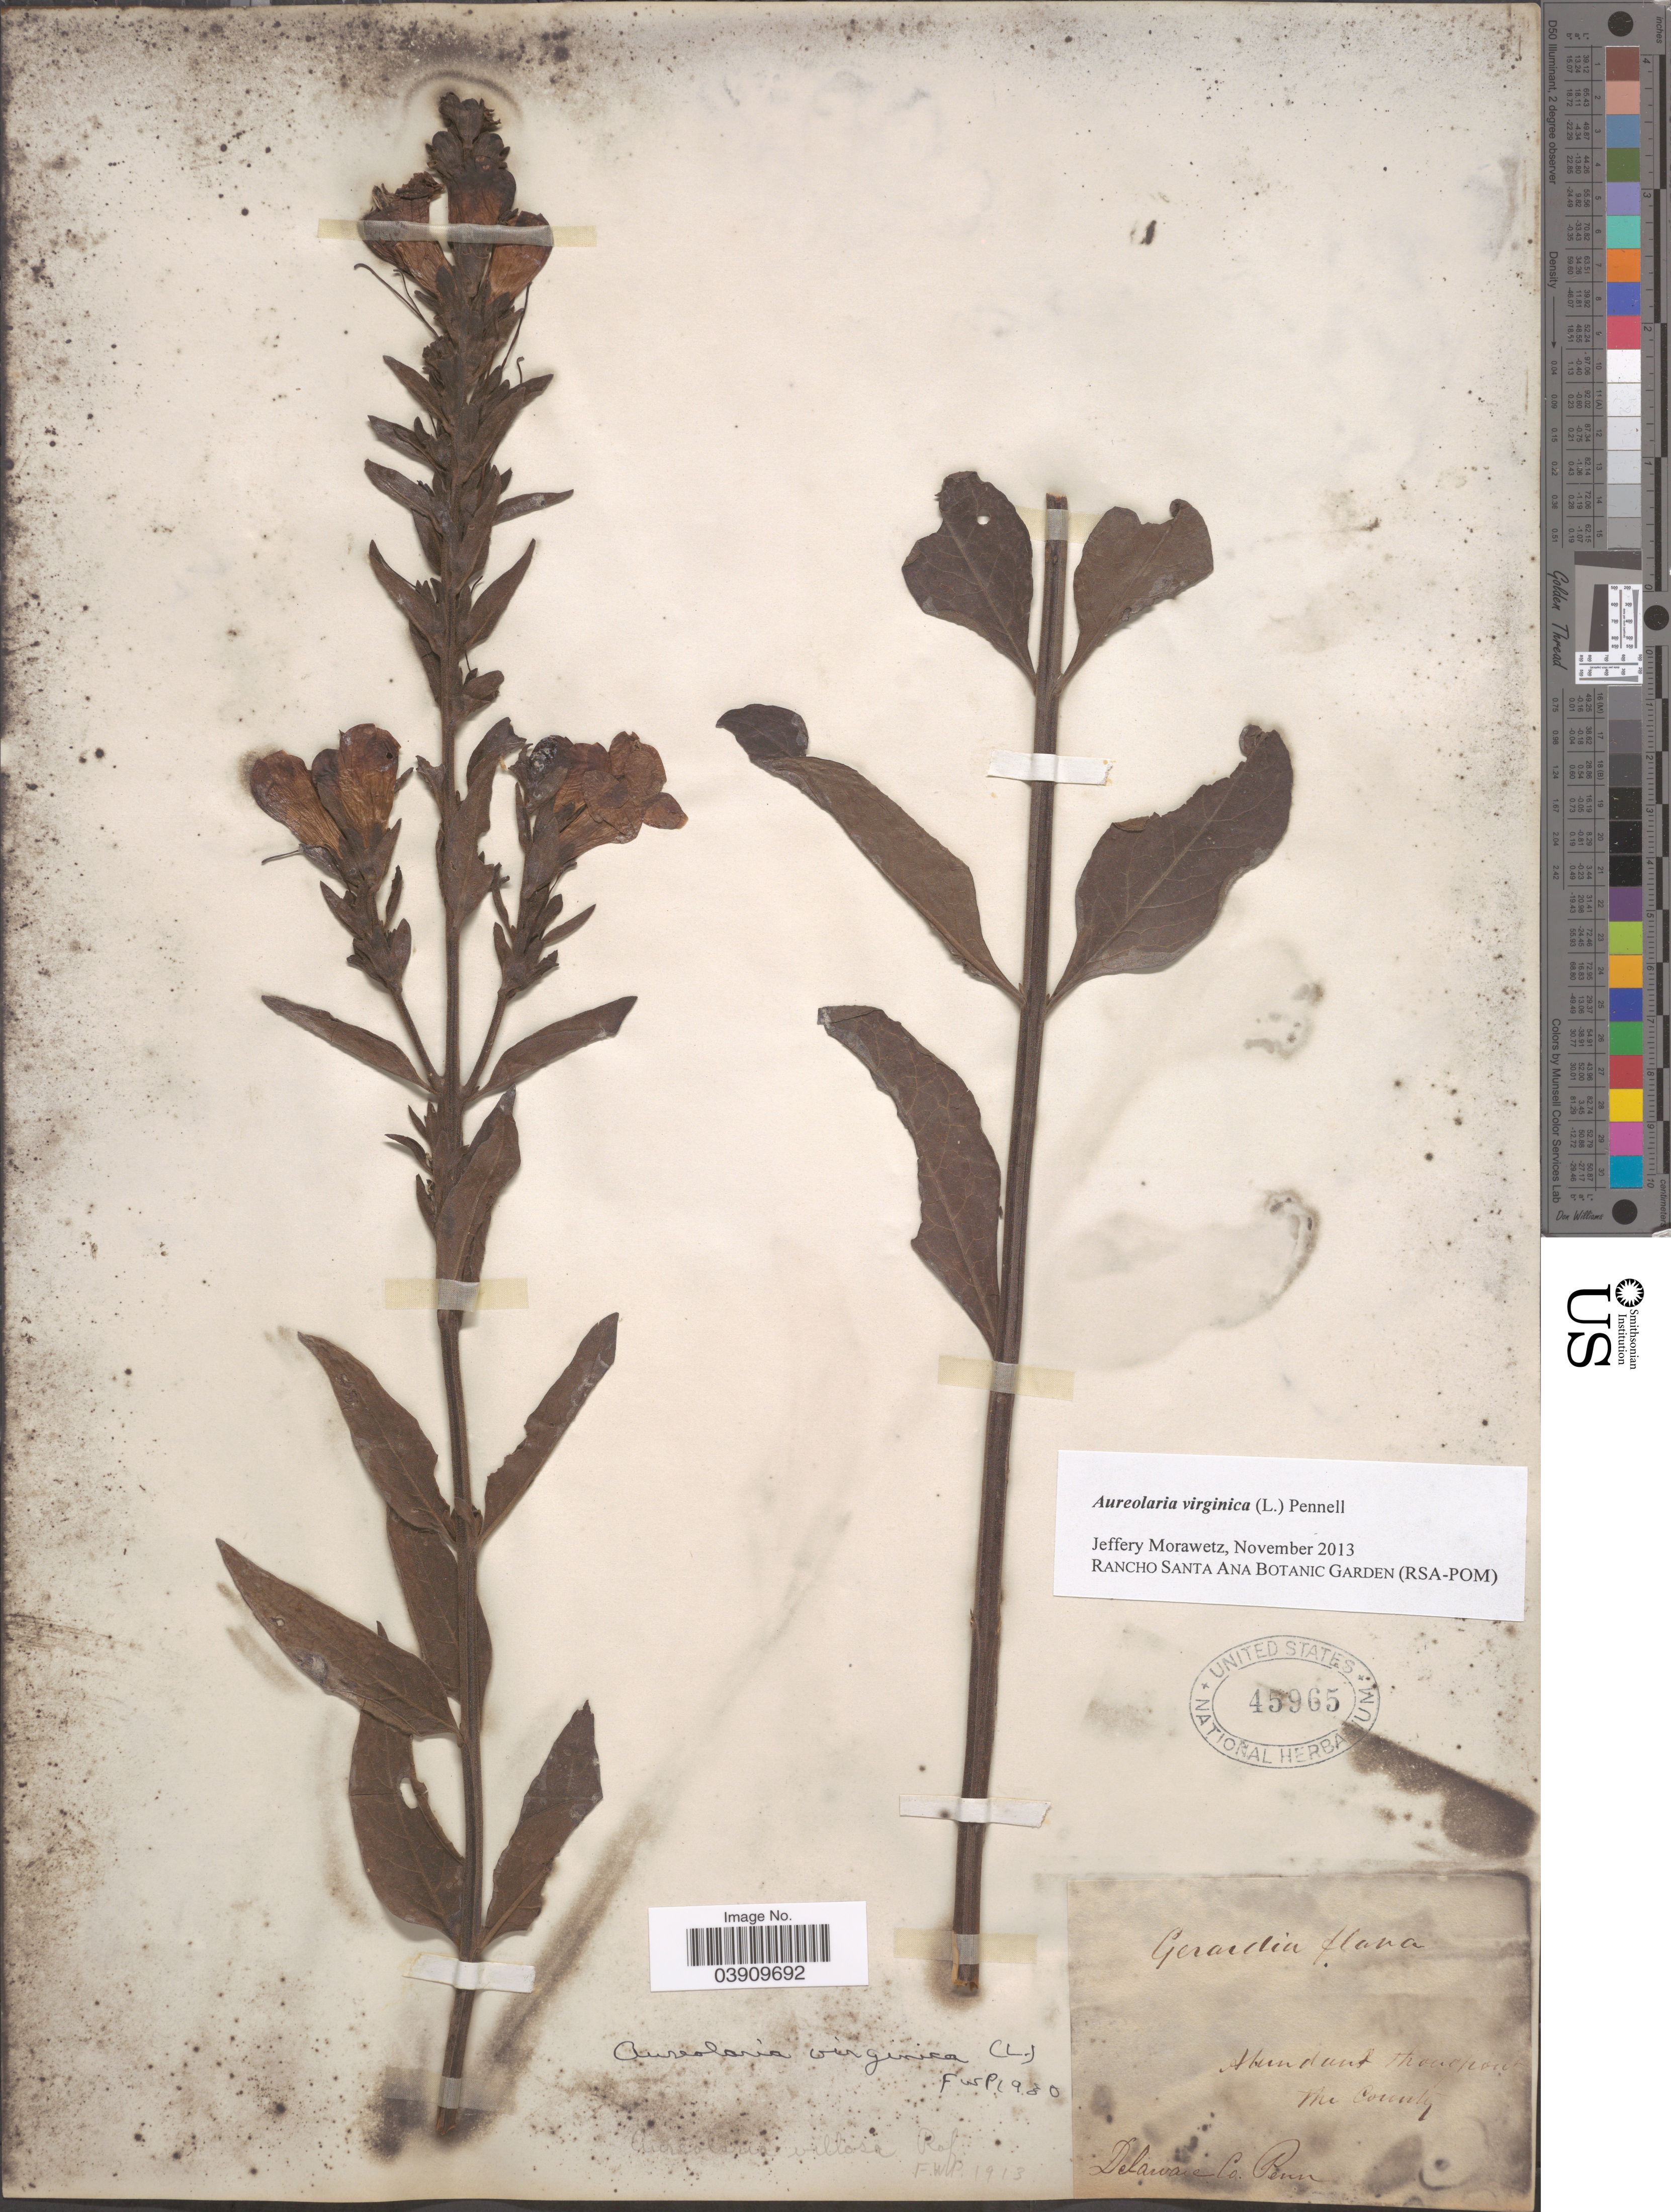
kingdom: Plantae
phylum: Tracheophyta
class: Magnoliopsida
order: Lamiales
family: Orobanchaceae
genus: Aureolaria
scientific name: Aureolaria virginica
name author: (L.) Pennell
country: United States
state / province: Pennsylvania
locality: Delaware Co.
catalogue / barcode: US 45965